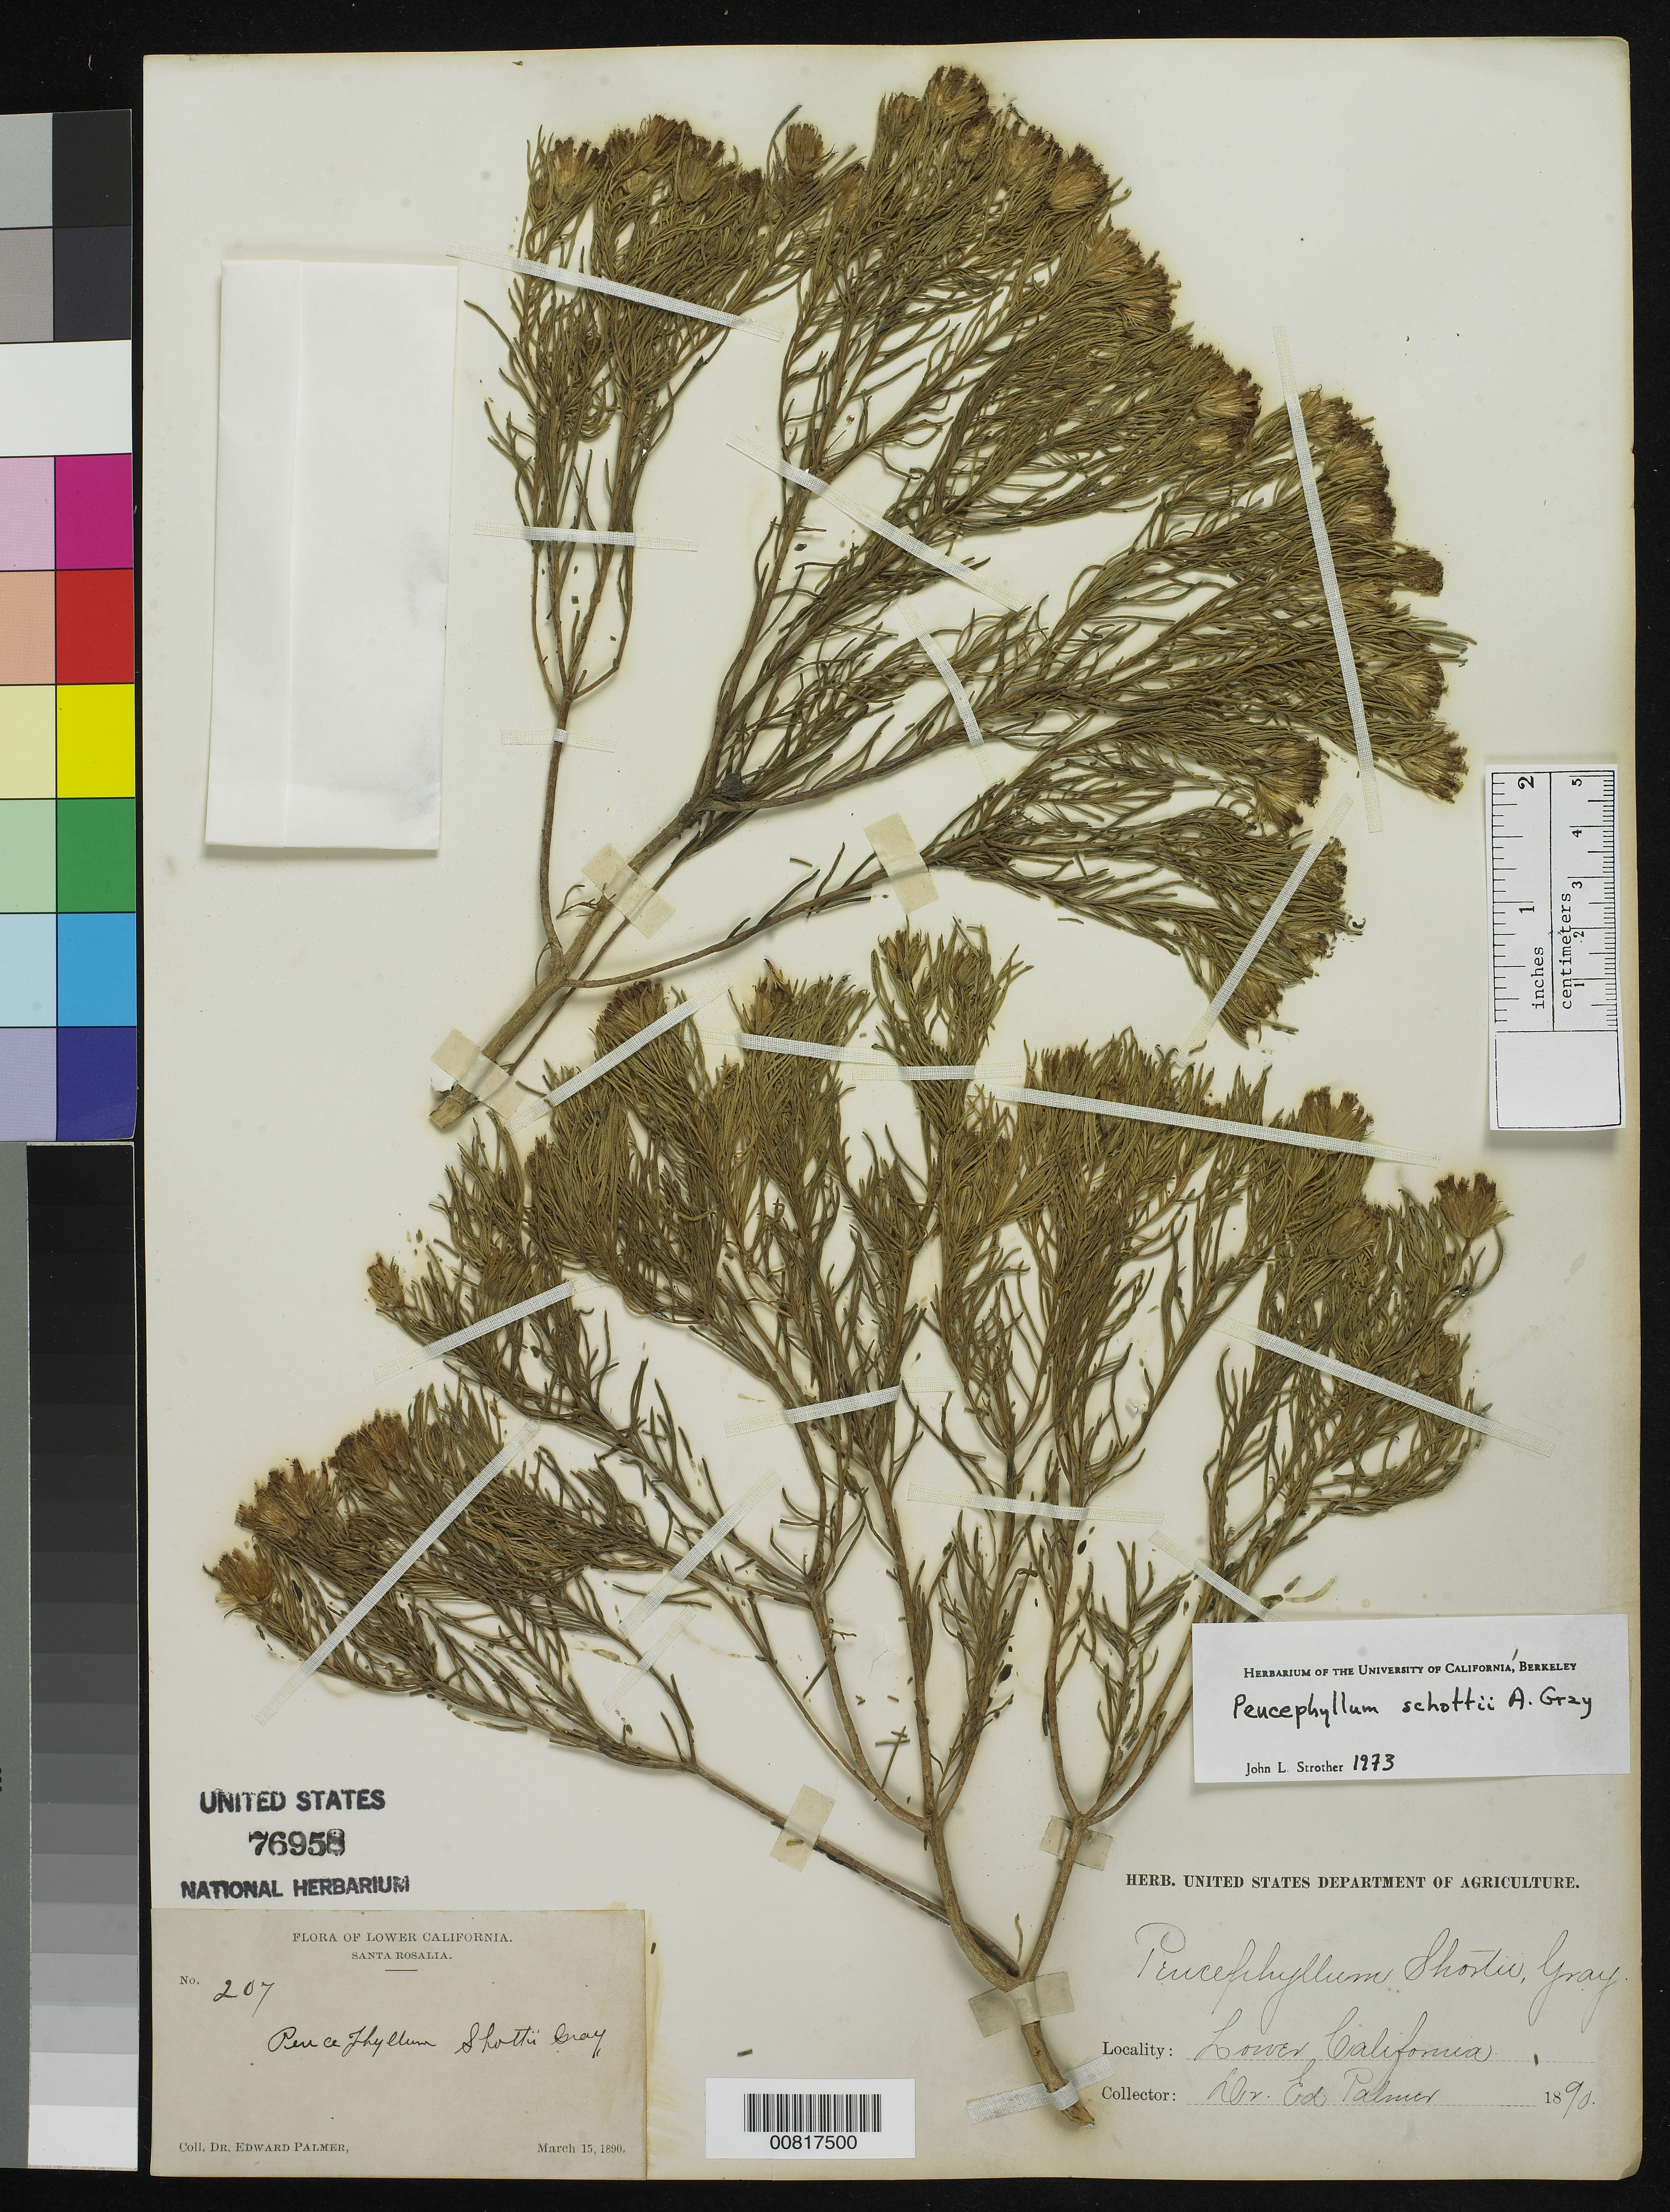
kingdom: Plantae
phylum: Tracheophyta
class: Magnoliopsida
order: Asterales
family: Asteraceae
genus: Peucephyllum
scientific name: Peucephyllum schottii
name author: A. Gray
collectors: E. Palmer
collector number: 207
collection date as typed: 15 Mar 1890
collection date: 1890-03-15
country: Mexico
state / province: Baja California Sur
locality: Santa Rosalia, Baja California Sur.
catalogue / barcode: US 76958